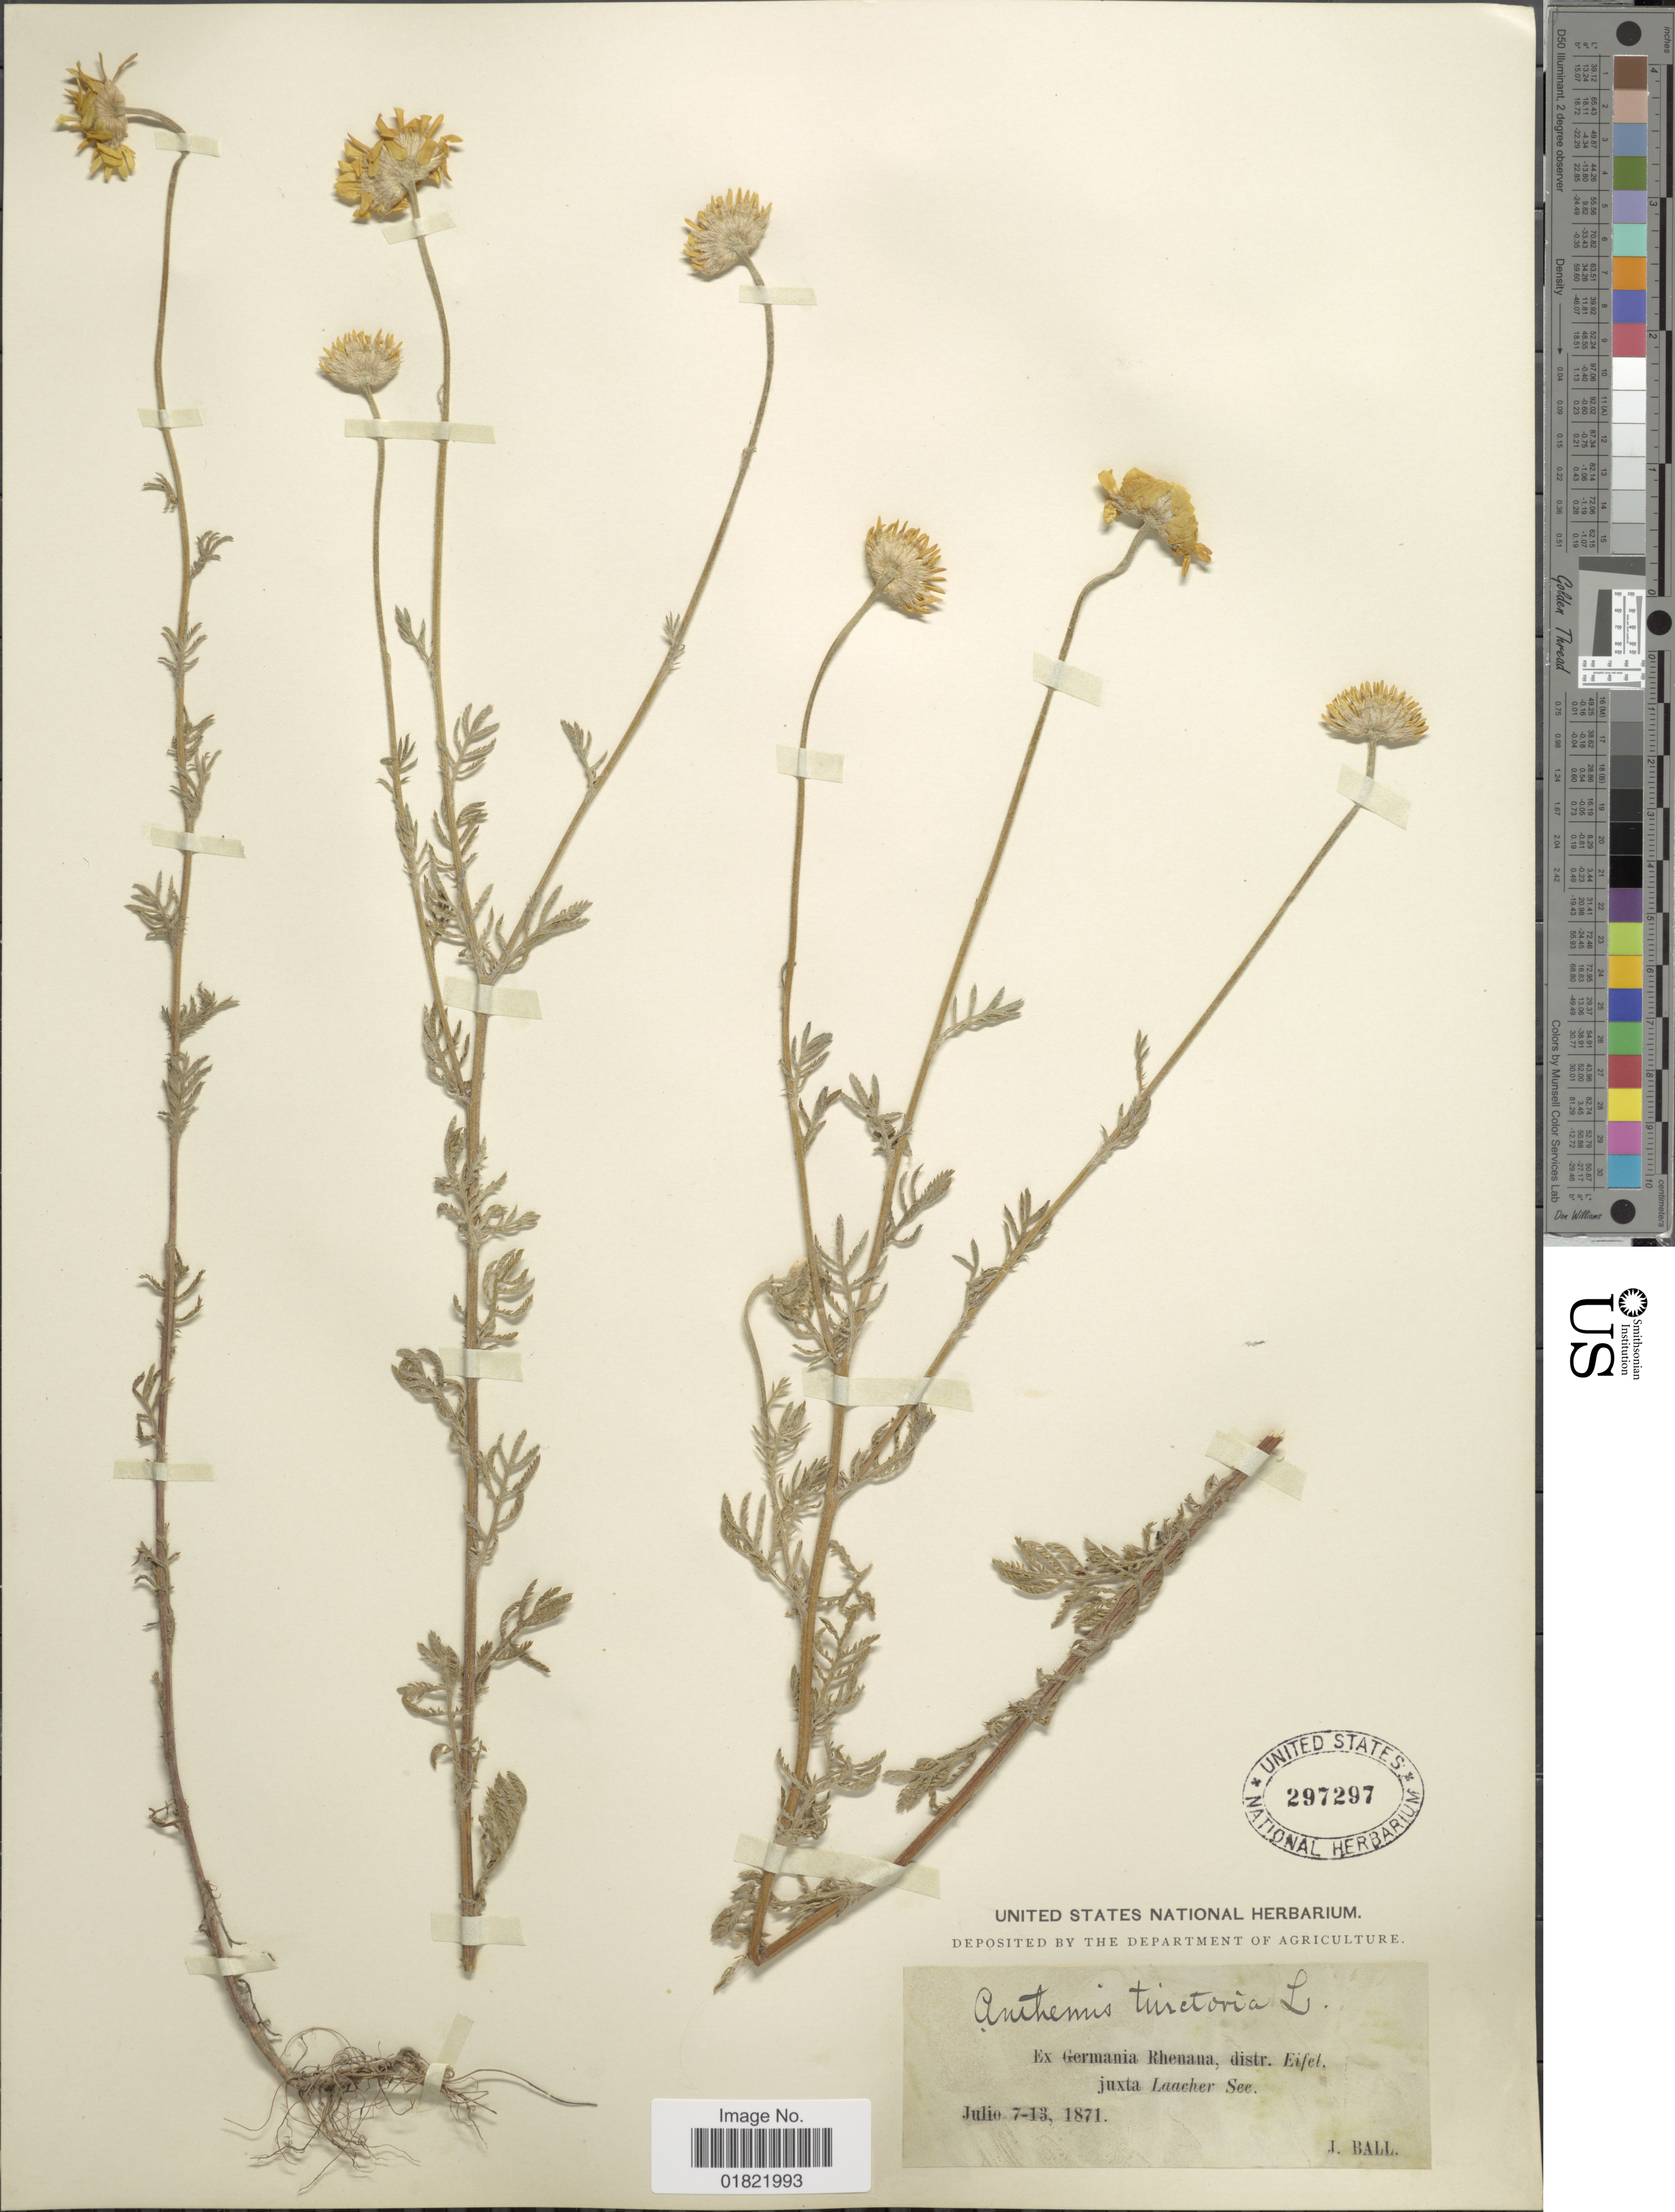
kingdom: Plantae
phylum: Tracheophyta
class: Magnoliopsida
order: Asterales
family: Asteraceae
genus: Anthemis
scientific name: Anthemis tinctoria 'Wargrave'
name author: L.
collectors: J. Ball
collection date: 1871-07-07/1871-07-13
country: Germany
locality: Germania Rhenana, distr. Eifel juxta Laacher See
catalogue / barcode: US 297297